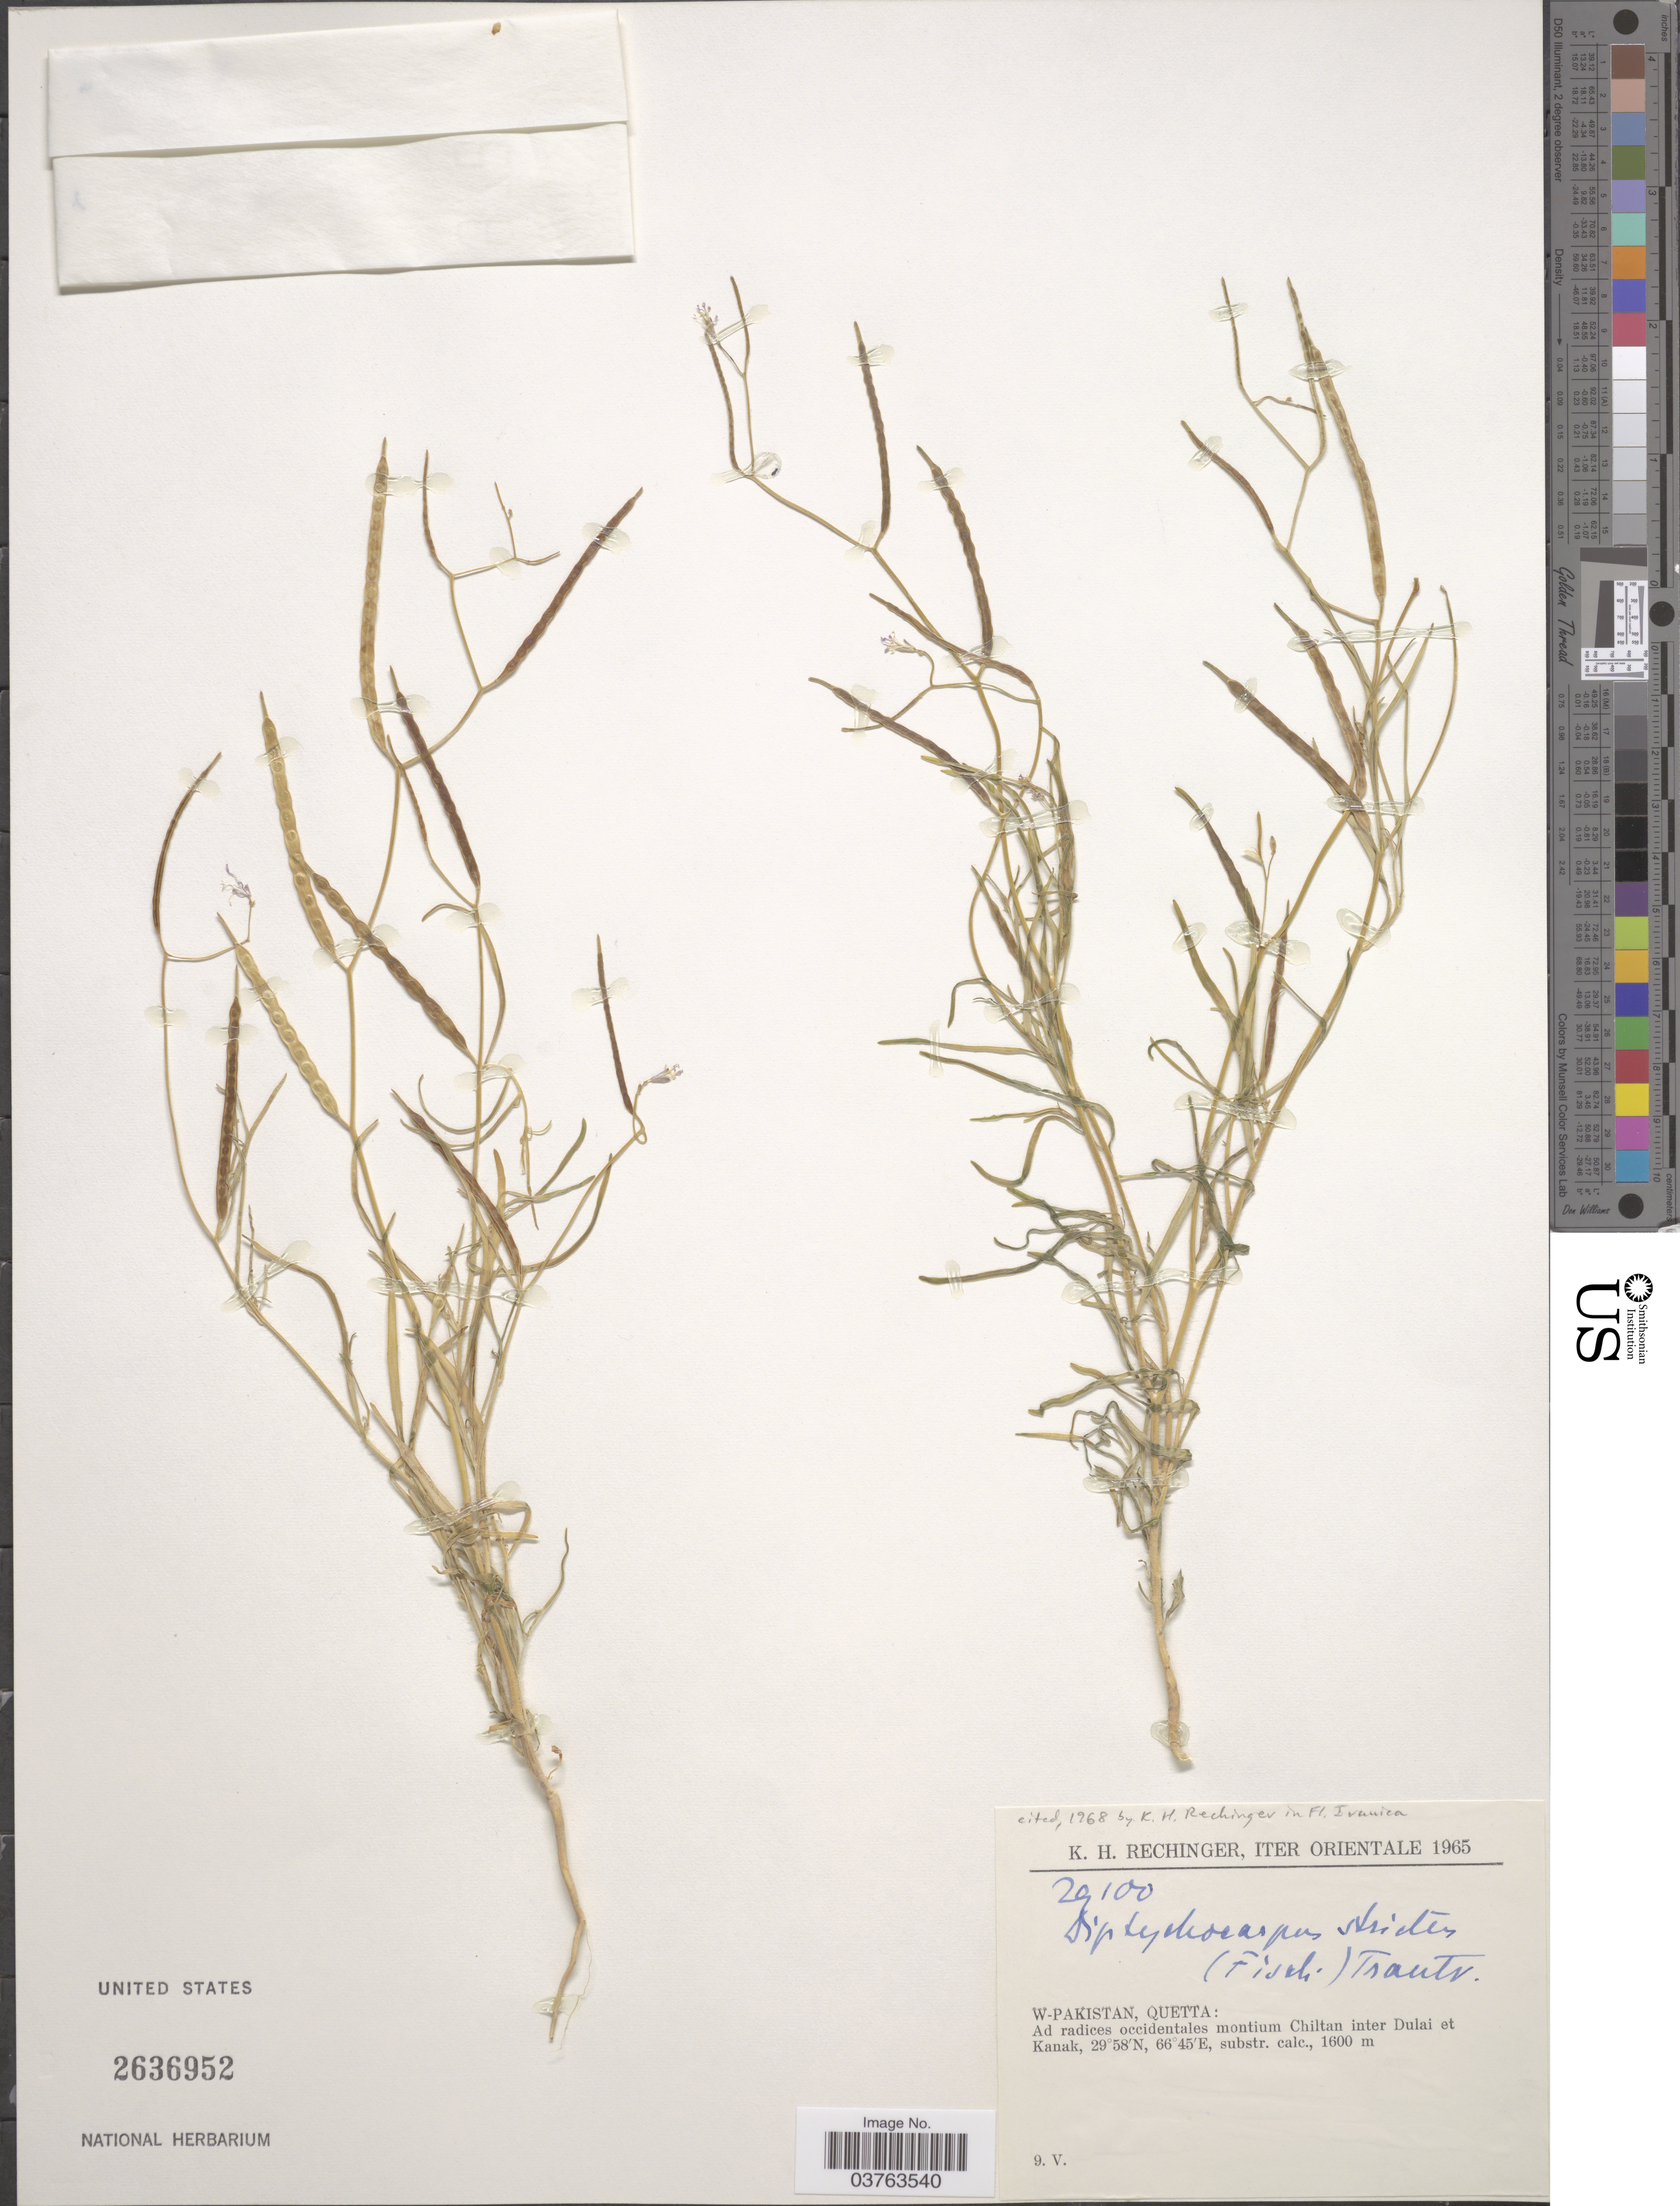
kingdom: Plantae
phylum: Tracheophyta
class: Magnoliopsida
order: Brassicales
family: Brassicaceae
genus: Diptychocarpus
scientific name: Diptychocarpus strictus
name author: (Fisch. ex M. Bieb.) Trautv.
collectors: K. H. Rechinger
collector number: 29100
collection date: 1965-05-09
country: Pakistan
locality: Iter Orientale. W-Pakistan, Quetta: Ad radices occidentales montium Chiltan inter Dulai et Kanak.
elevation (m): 1600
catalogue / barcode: US 2636952